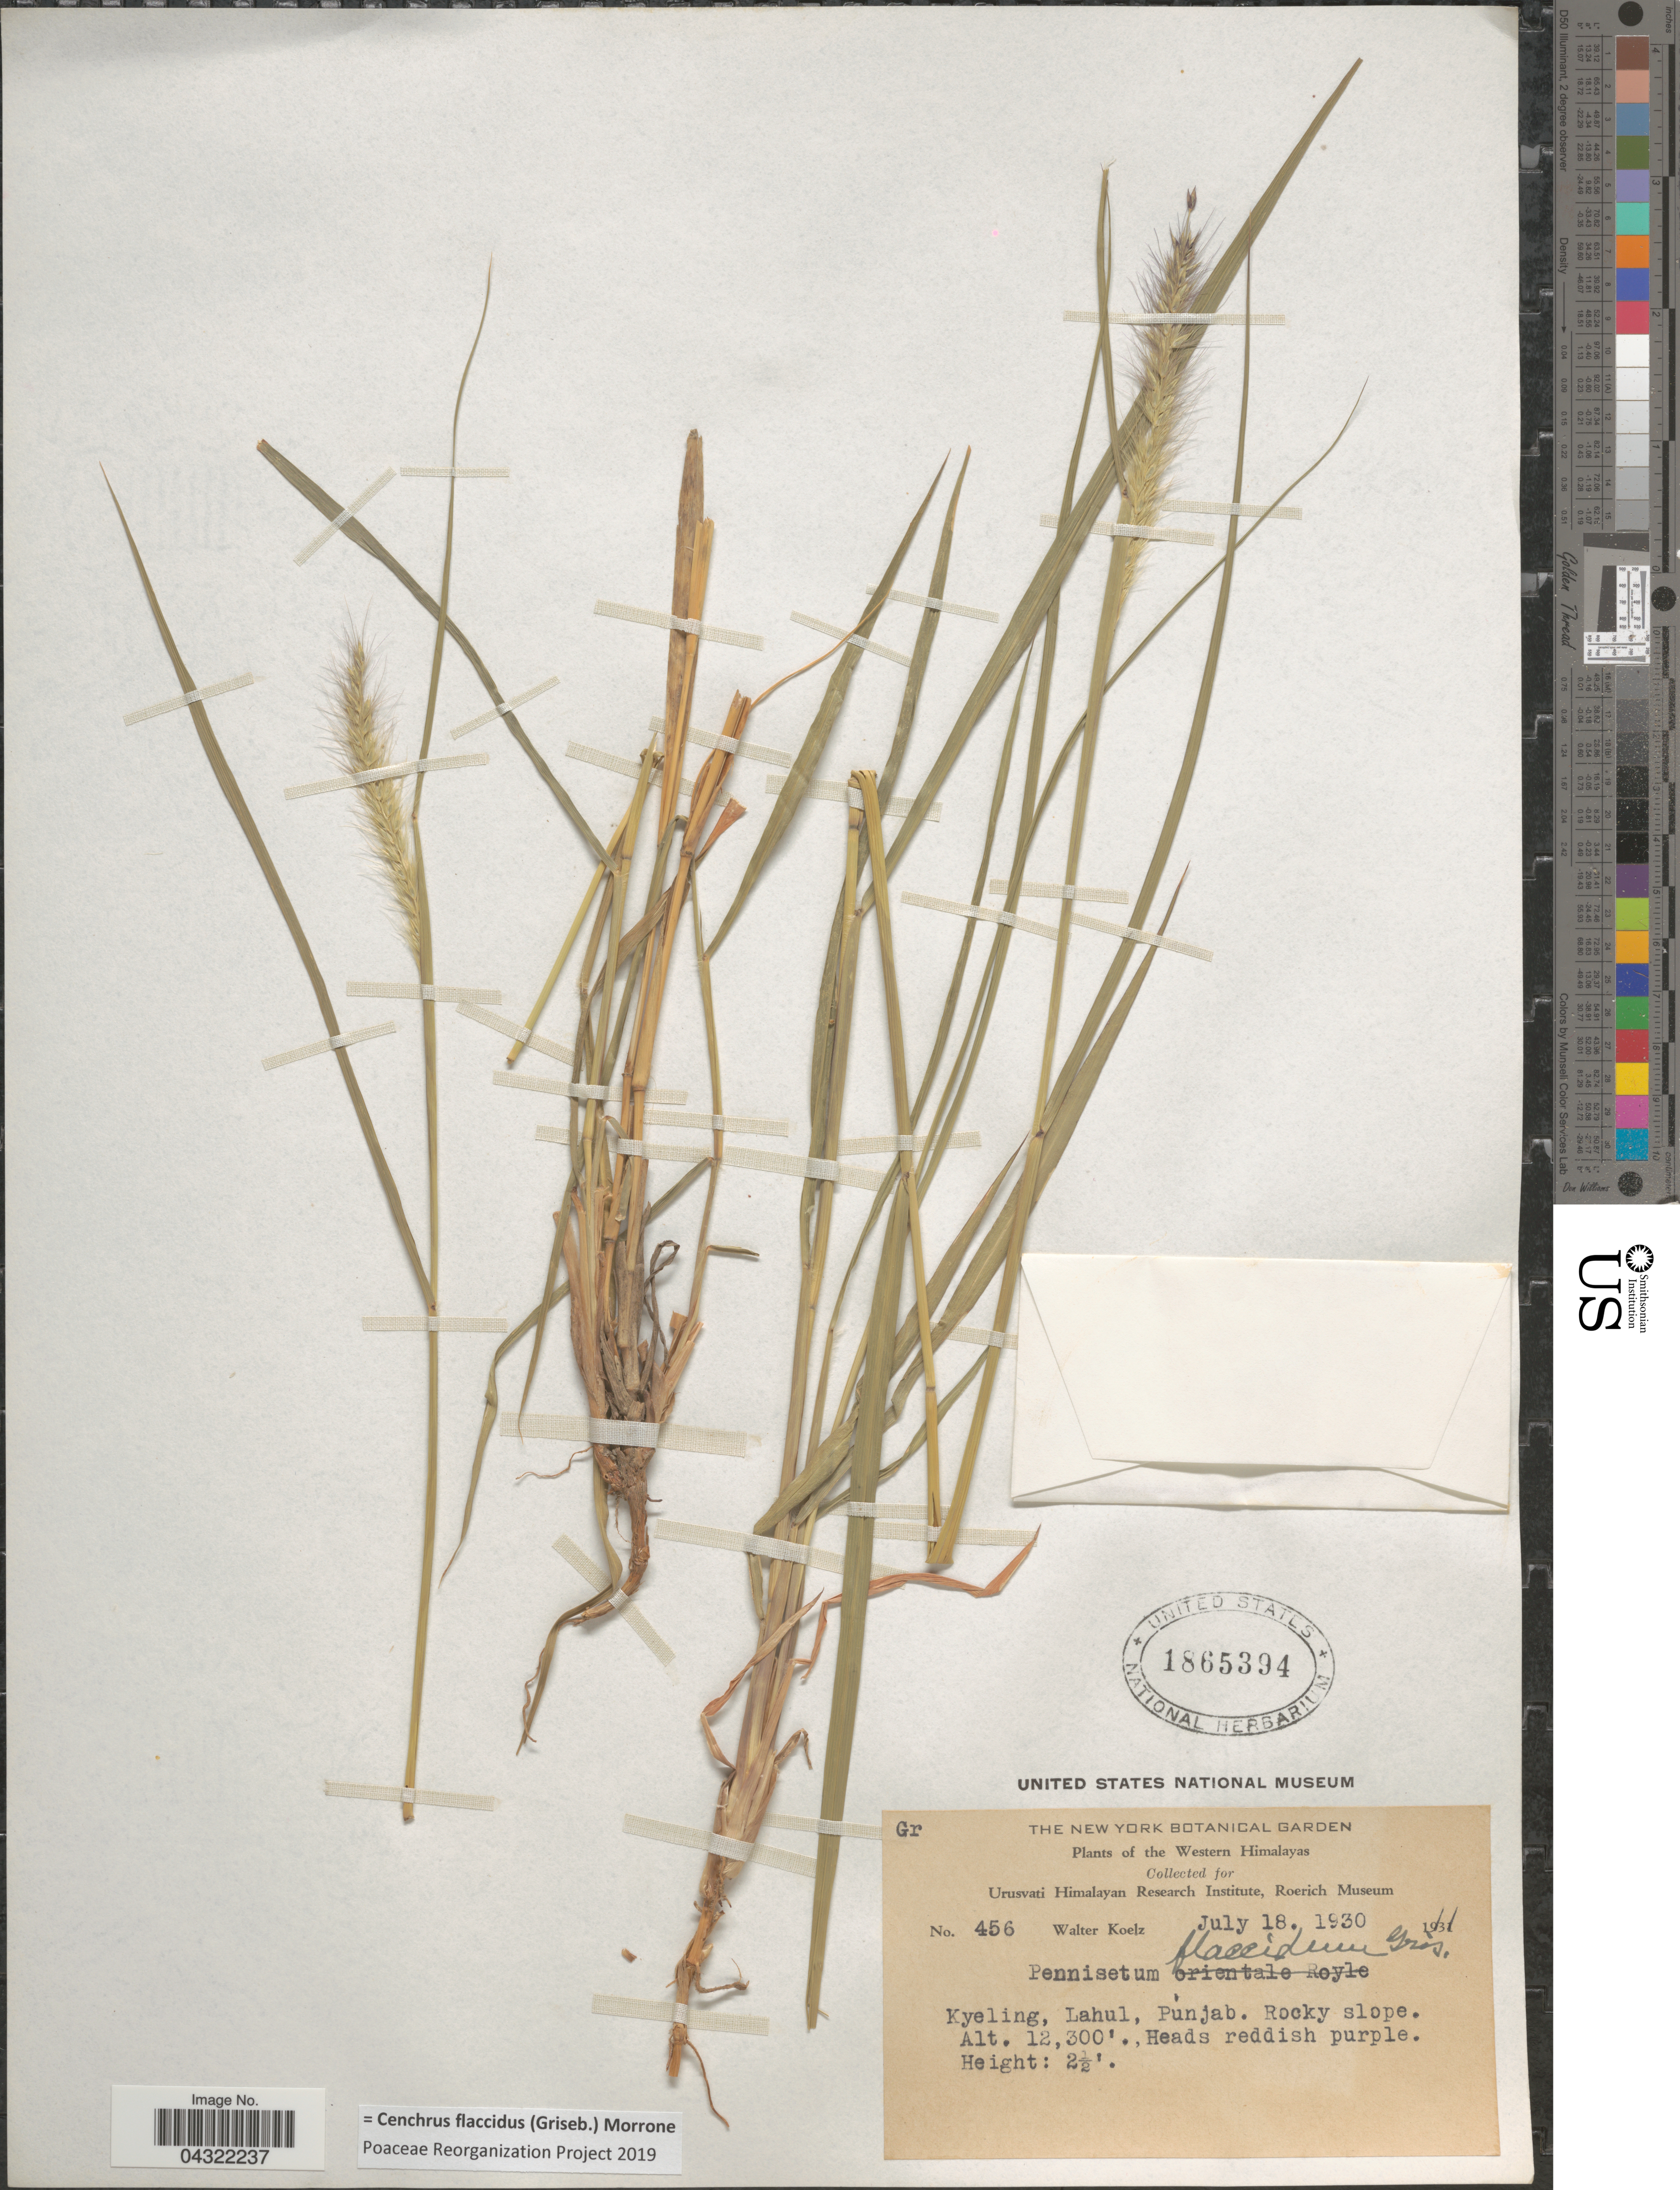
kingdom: Plantae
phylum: Tracheophyta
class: Liliopsida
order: Poales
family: Poaceae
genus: Cenchrus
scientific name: Cenchrus flaccidus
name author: (Griseb.) Morrone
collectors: W. N. Koelz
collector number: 456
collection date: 1930-07-18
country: India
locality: The Western Himalayas. Kyeling, Lahul.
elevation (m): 3749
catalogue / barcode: US 1865394